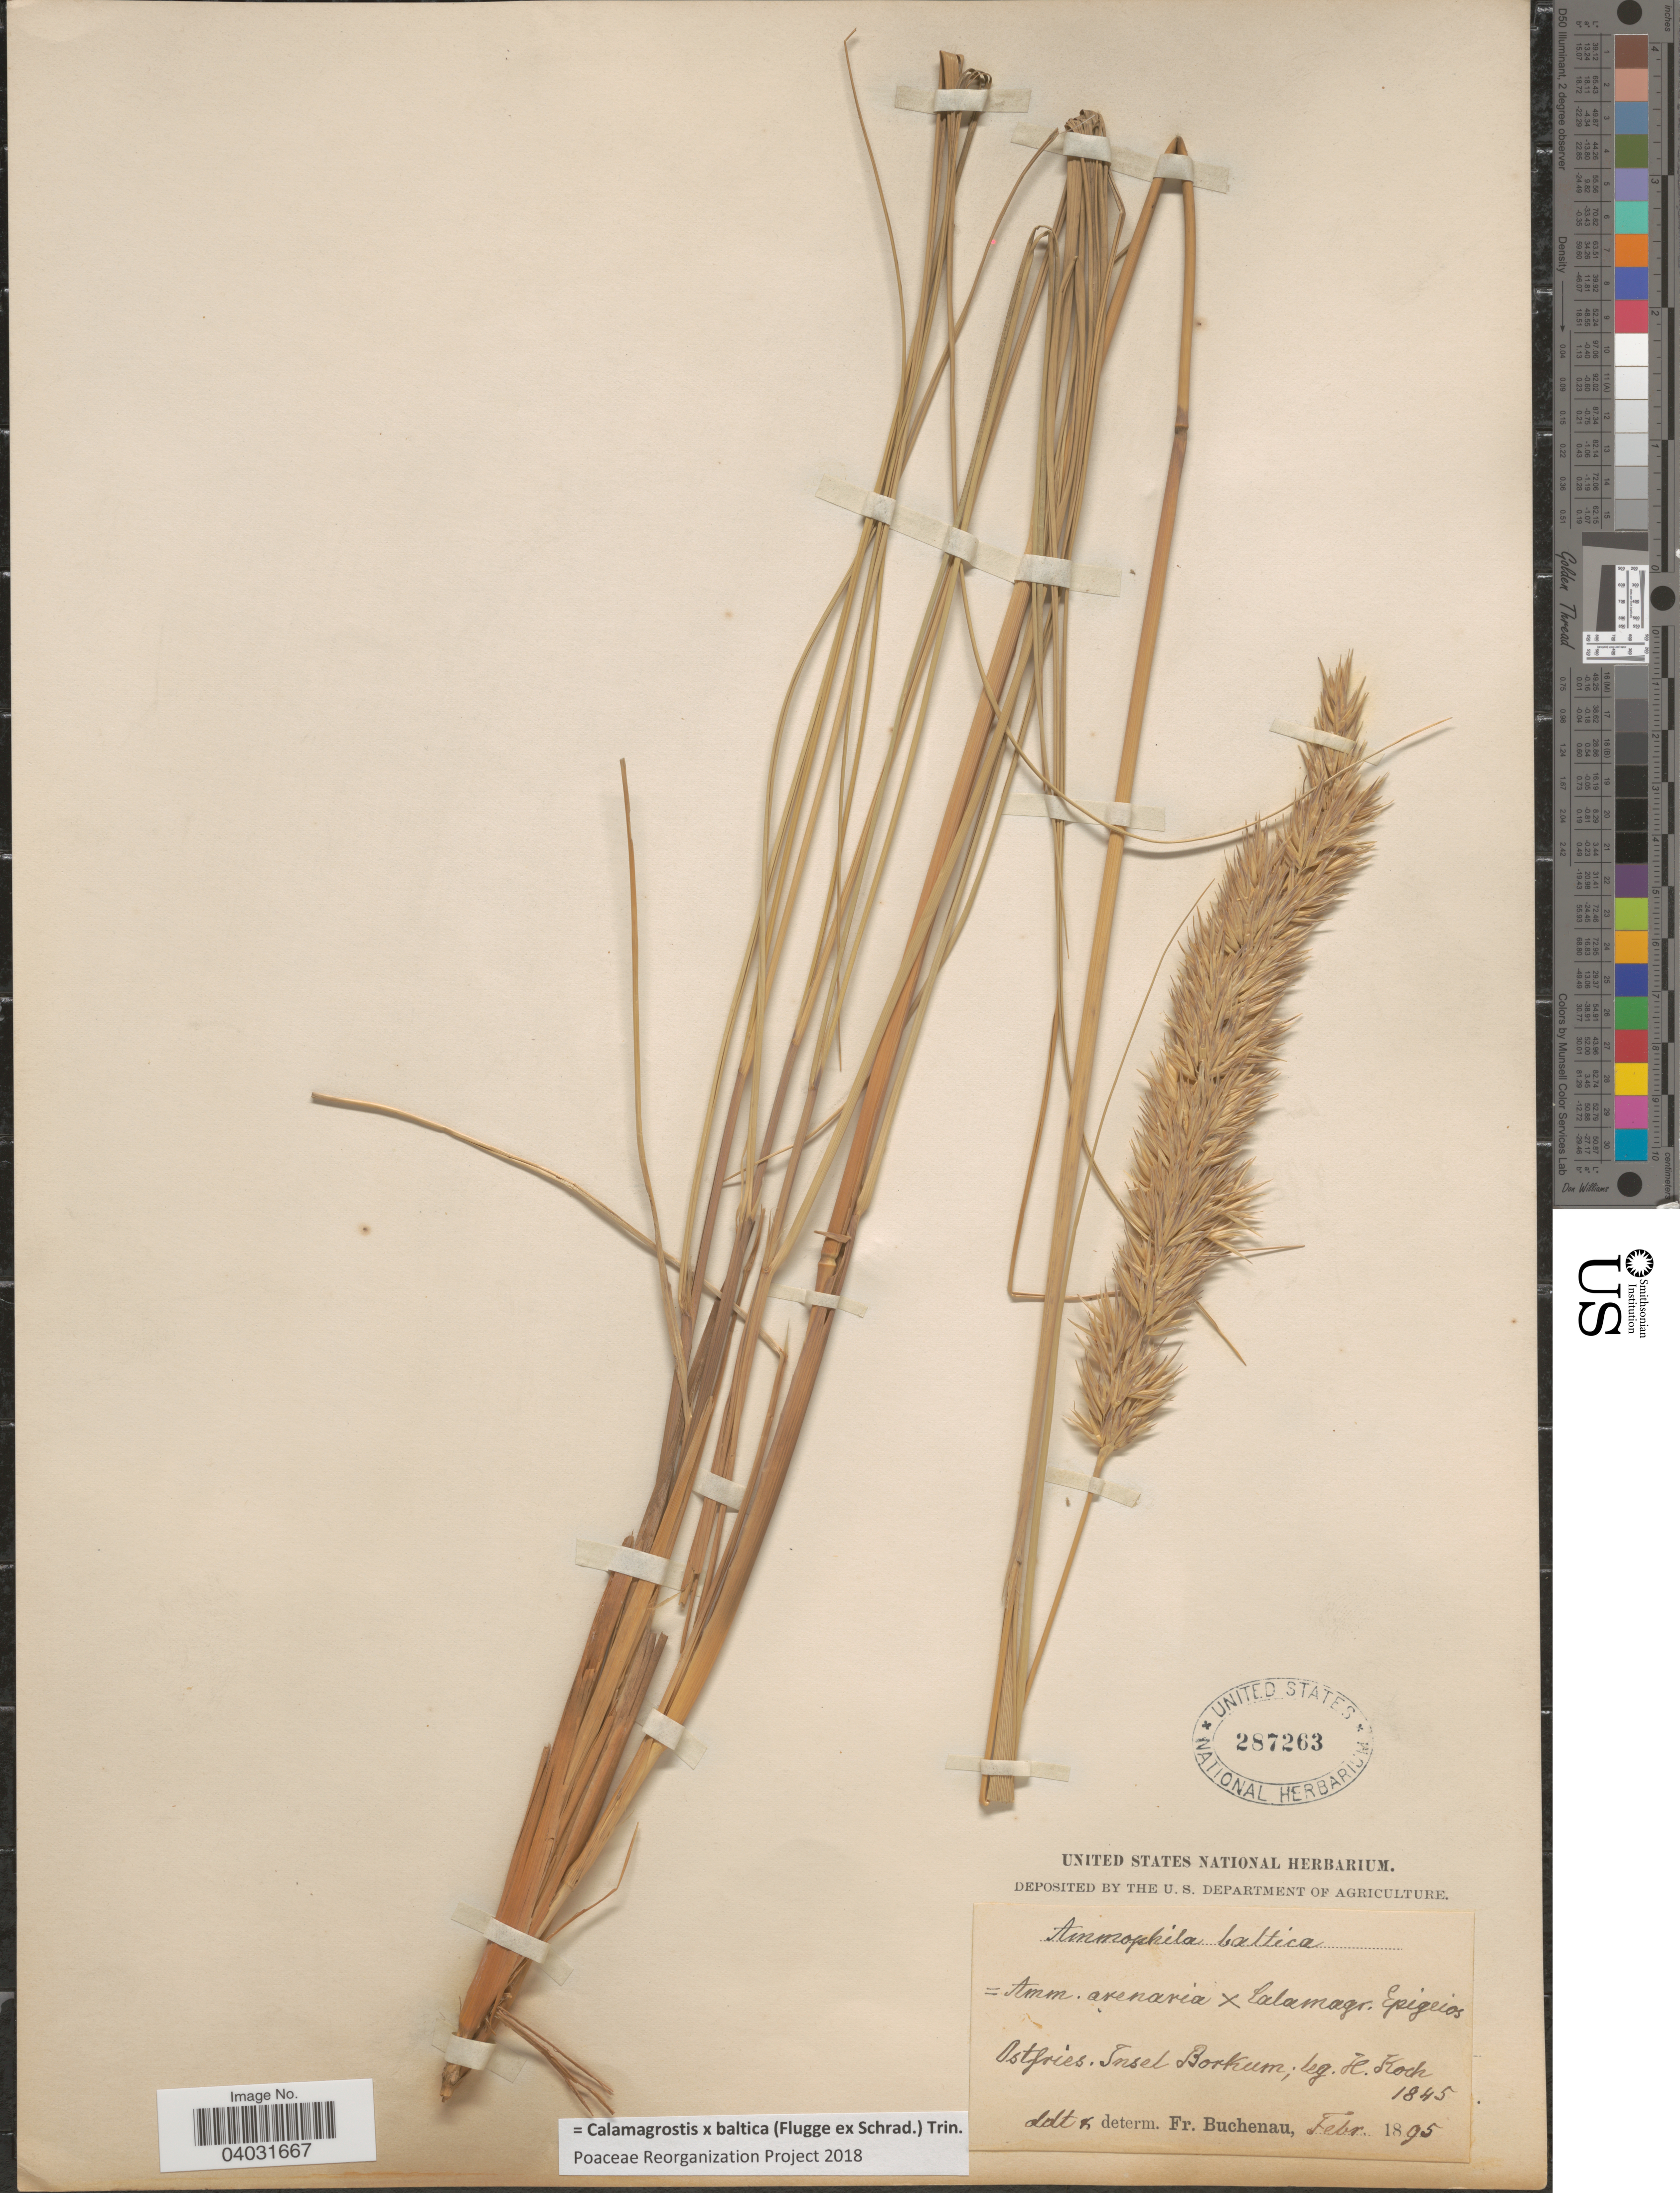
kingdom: Plantae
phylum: Tracheophyta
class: Liliopsida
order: Poales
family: Poaceae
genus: Calamagrostis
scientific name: Calamagrostis x baltica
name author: (Flüggé ex Schrad.) Trin.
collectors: H. Koch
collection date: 1845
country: Germany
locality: Ostfries. Insel Borkum.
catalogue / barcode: US 287263